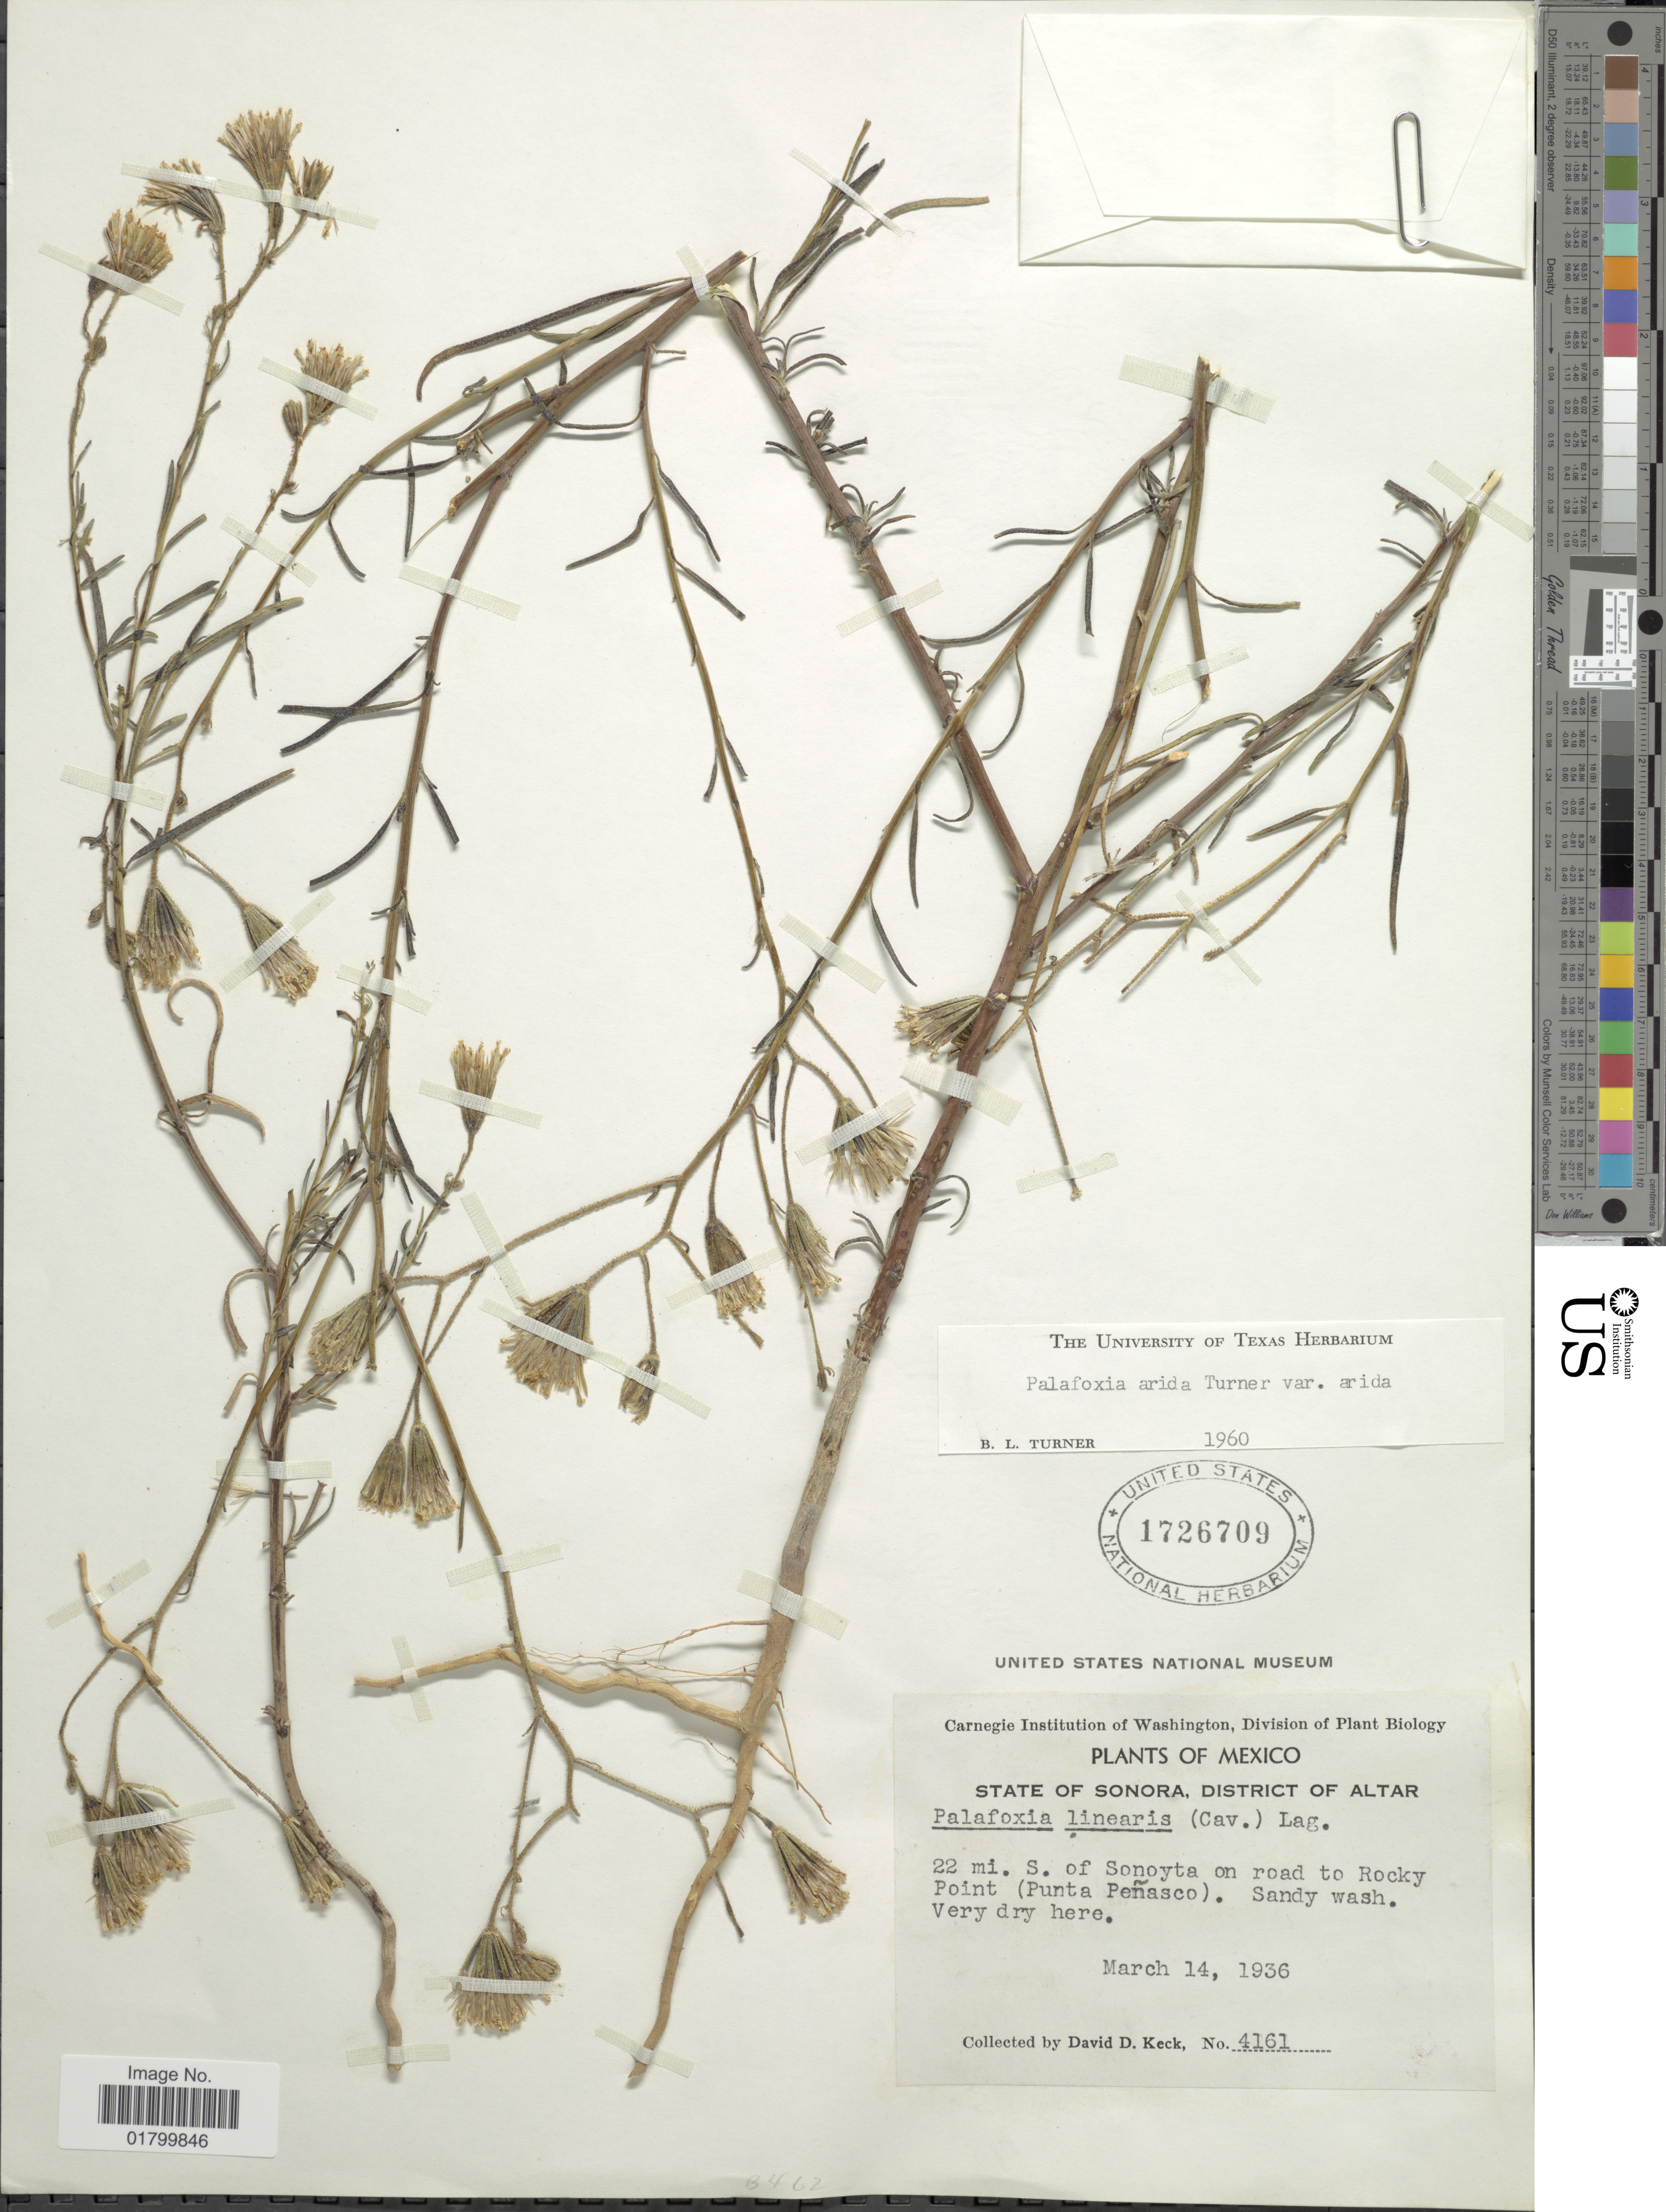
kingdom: Plantae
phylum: Tracheophyta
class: Magnoliopsida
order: Asterales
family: Asteraceae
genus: Palafoxia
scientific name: Palafoxia arida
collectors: D. D. Keck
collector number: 4161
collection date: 1936-03-14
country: Mexico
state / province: Sonora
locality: State of Sonora, District of Altar, 22 mi. S. of Sonoyta on road to Rocky Point (Punta Penasco)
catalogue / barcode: US 1726709